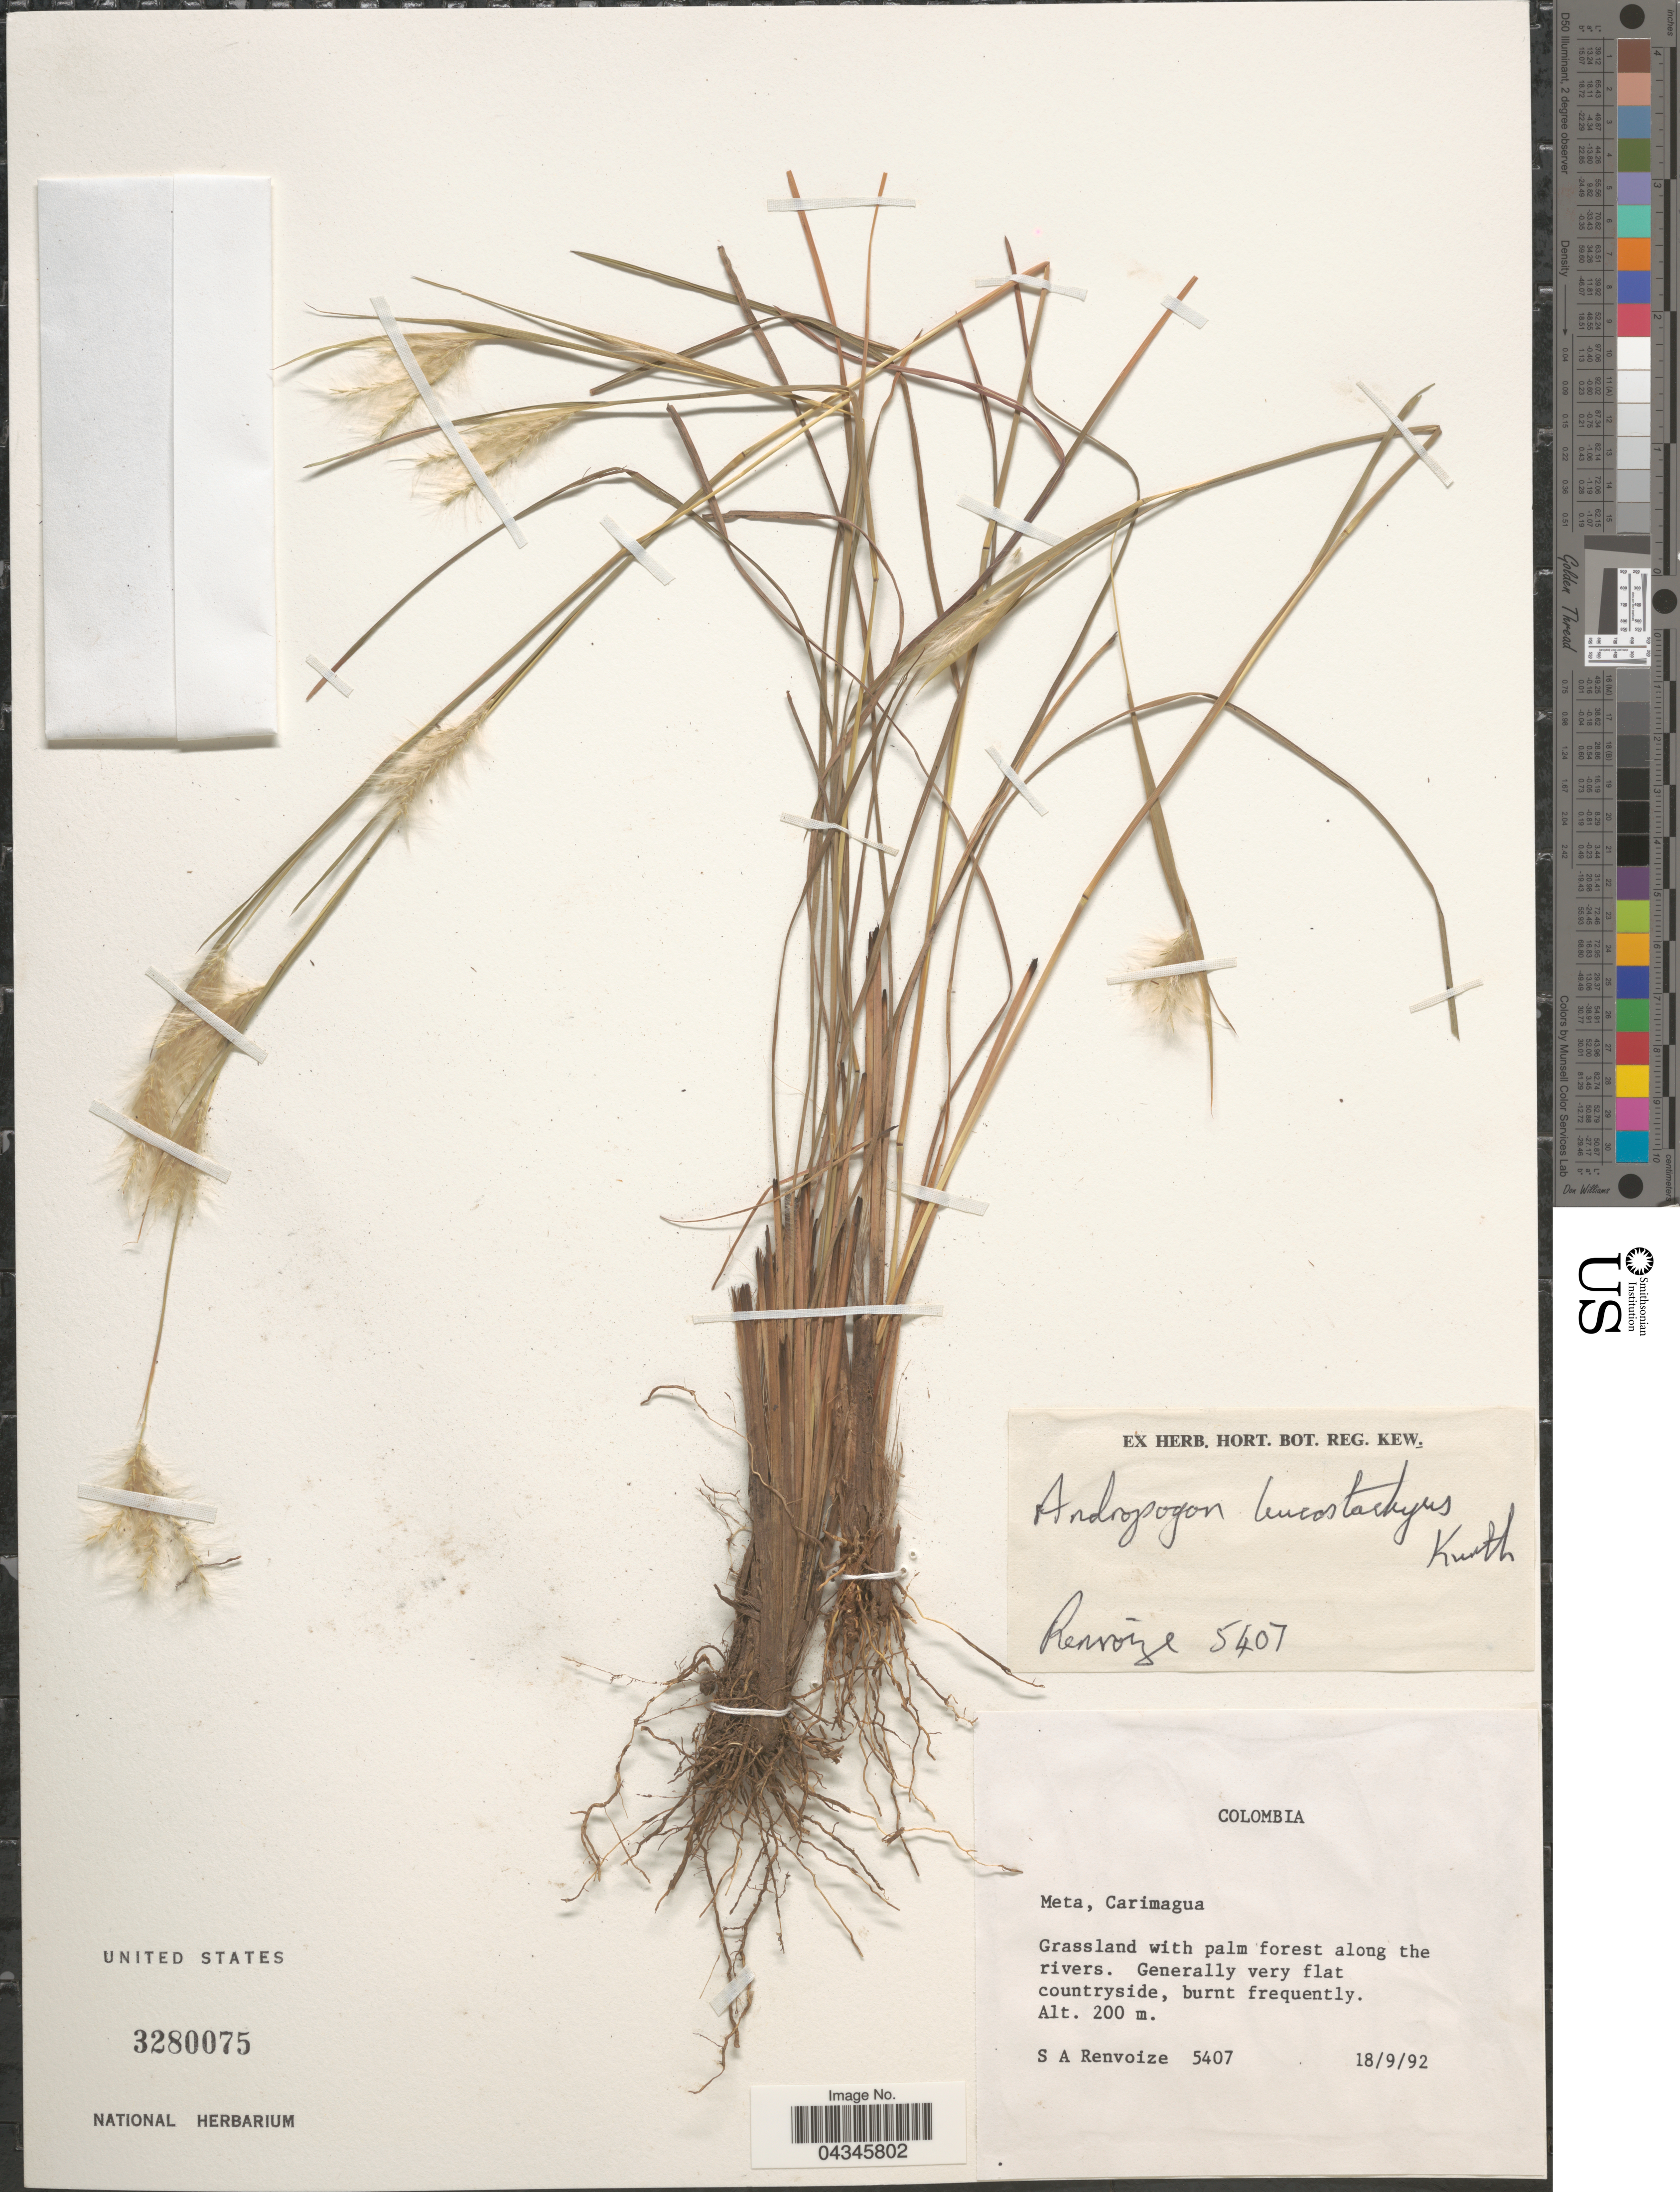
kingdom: Plantae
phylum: Tracheophyta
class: Liliopsida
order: Poales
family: Poaceae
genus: Andropogon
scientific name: Andropogon leucostachyus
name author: Kunth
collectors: S. A. Renvoize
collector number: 5407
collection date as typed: Transcribed d/m/y: 18/9/92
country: Colombia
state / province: Meta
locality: Carimagua.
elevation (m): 200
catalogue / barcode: US 3280075